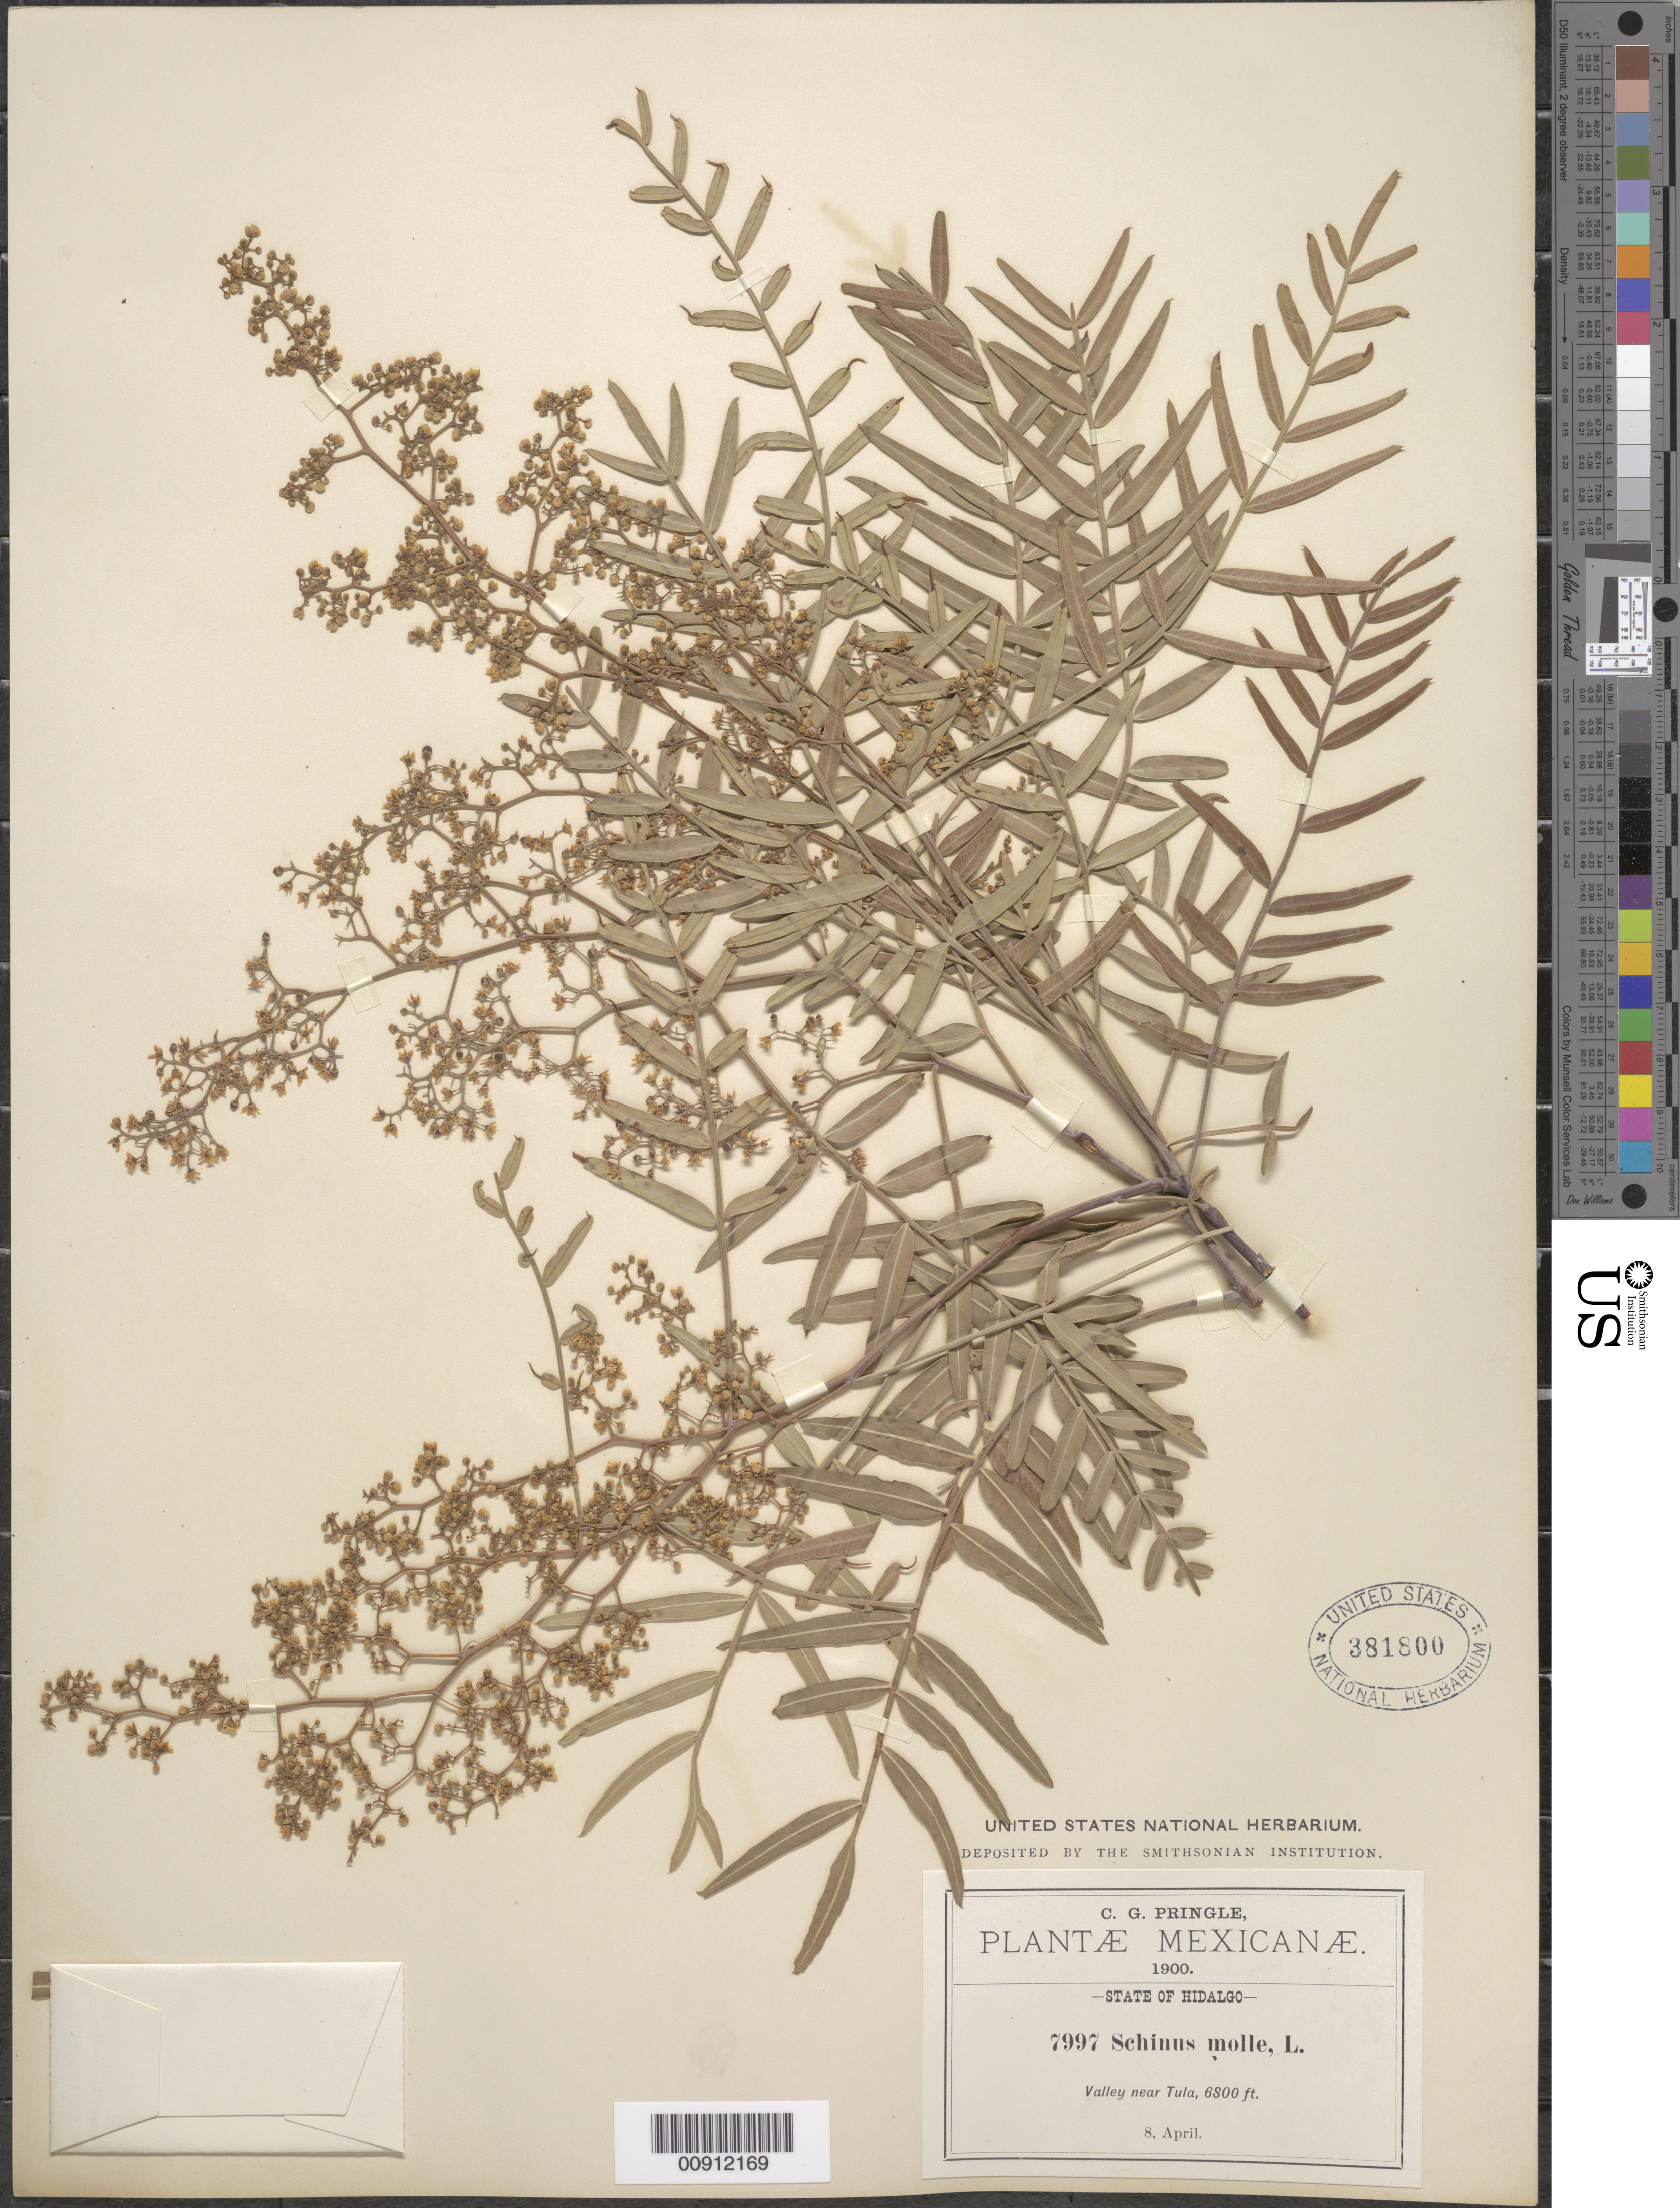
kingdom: Plantae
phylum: Tracheophyta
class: Magnoliopsida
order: Sapindales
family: Anacardiaceae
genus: Schinus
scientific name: Schinus areira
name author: L.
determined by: Mitchell, John D.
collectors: C. G. Pringle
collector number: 7997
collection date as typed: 08 Apr 1900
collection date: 1900-04-08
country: Mexico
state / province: Hidalgo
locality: Valley near Tula, Hidalgo.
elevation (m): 2073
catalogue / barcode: US 381800